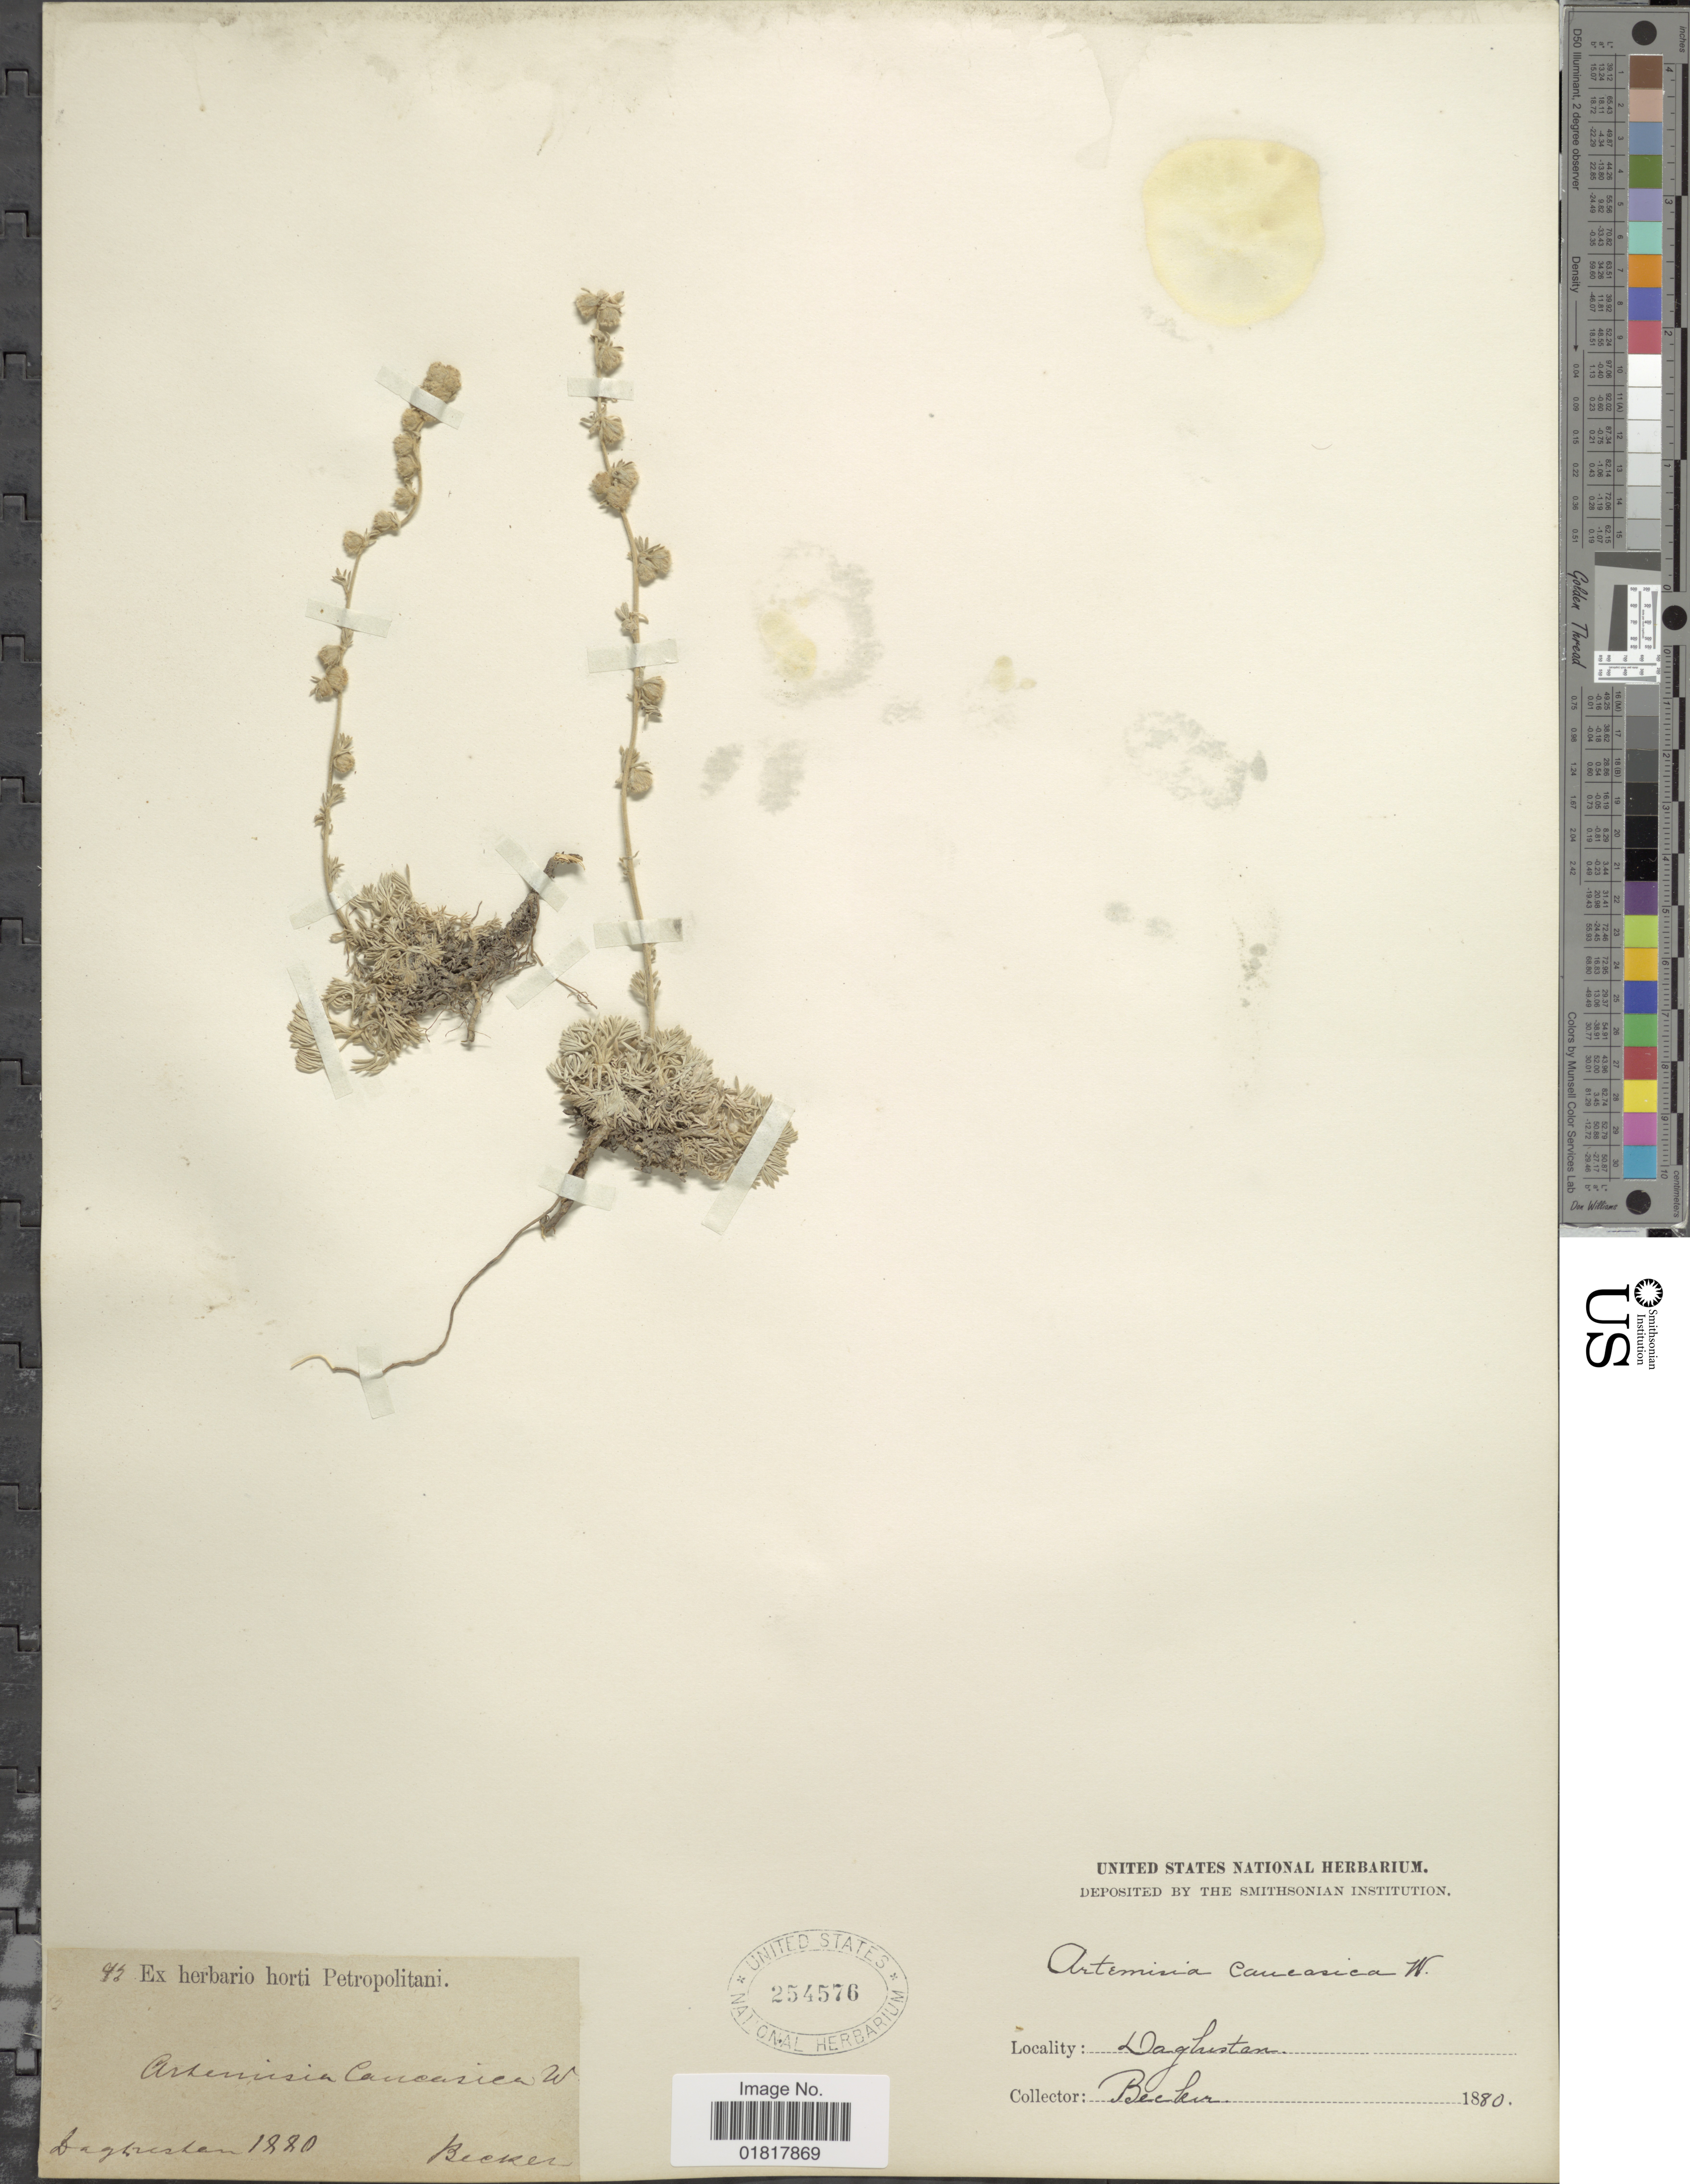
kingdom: Plantae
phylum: Tracheophyta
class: Magnoliopsida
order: Asterales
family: Asteraceae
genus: Artemisia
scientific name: Artemisia caucasica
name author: Willd.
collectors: Becker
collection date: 1880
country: Russian Federation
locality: Daghistan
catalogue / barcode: US 254576